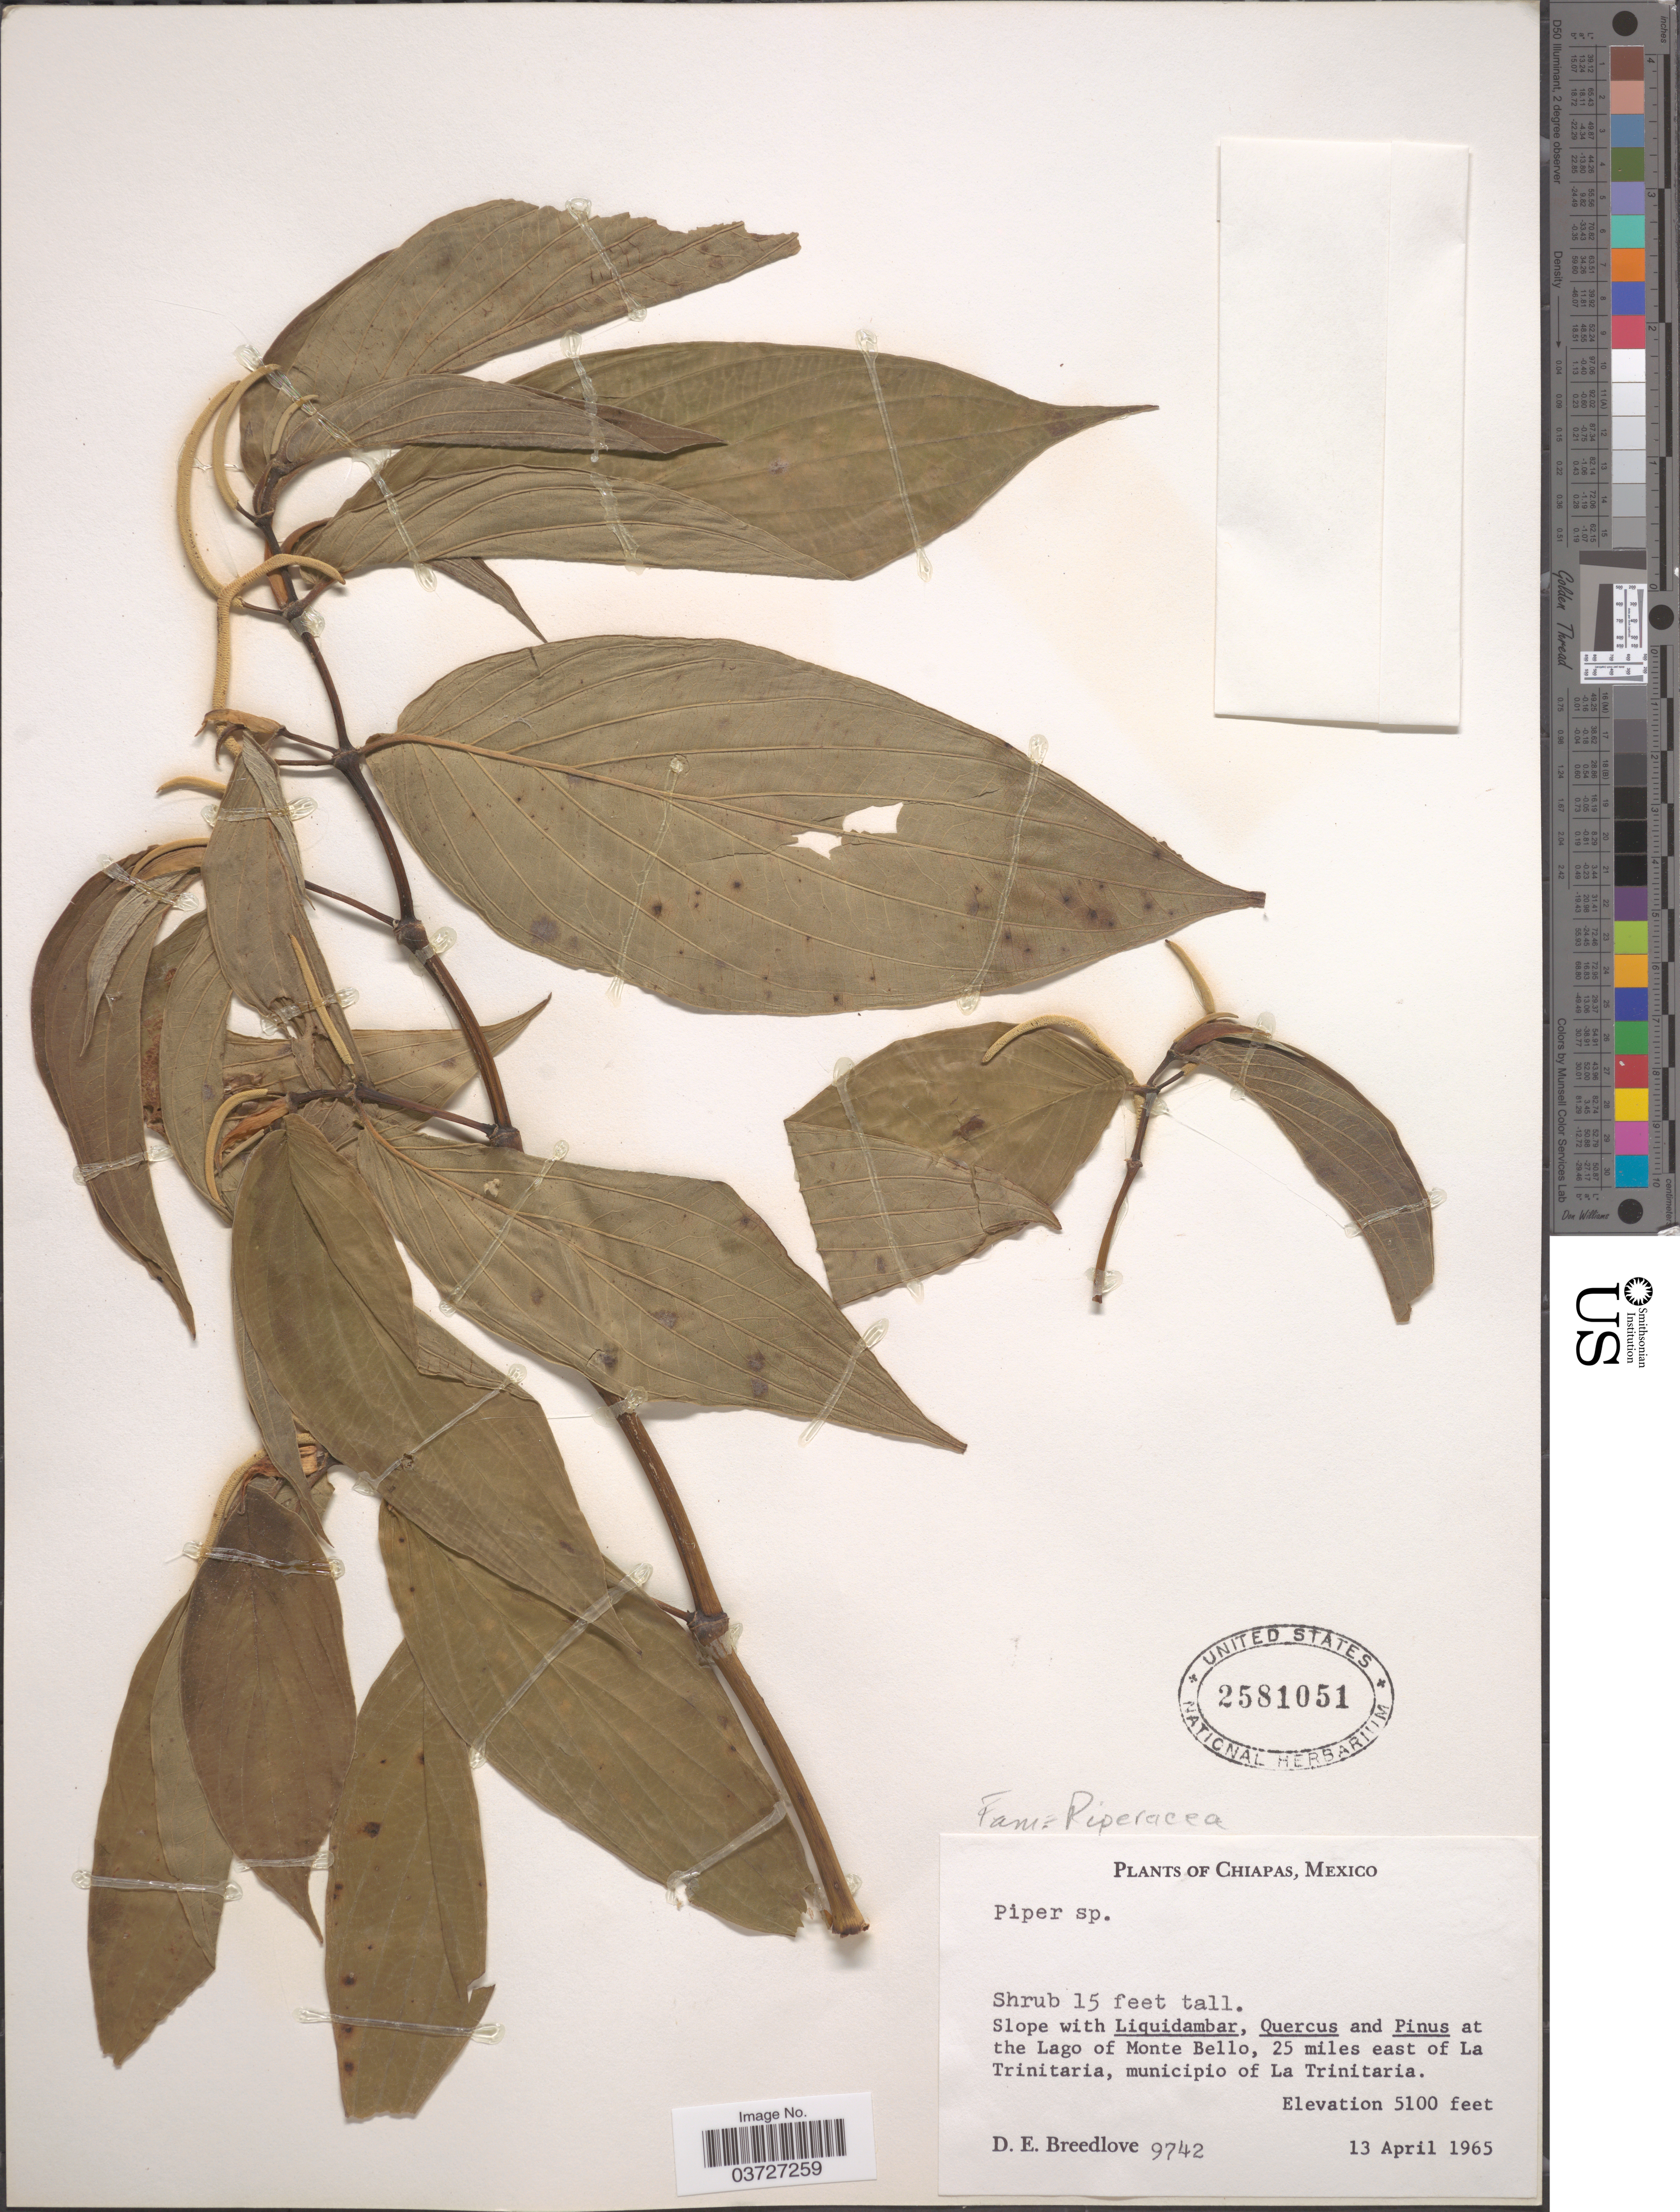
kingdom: Plantae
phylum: Tracheophyta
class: Magnoliopsida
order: Piperales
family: Piperaceae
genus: Piper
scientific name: Piper sp.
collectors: D. E. Breedlove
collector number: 9742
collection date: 1965-04-13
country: Mexico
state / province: Chiapas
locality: At the Lago of Monte Bello, 25 miles east of La Trinitaria, municipio of La Trinitaria.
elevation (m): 1554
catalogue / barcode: US 2581051